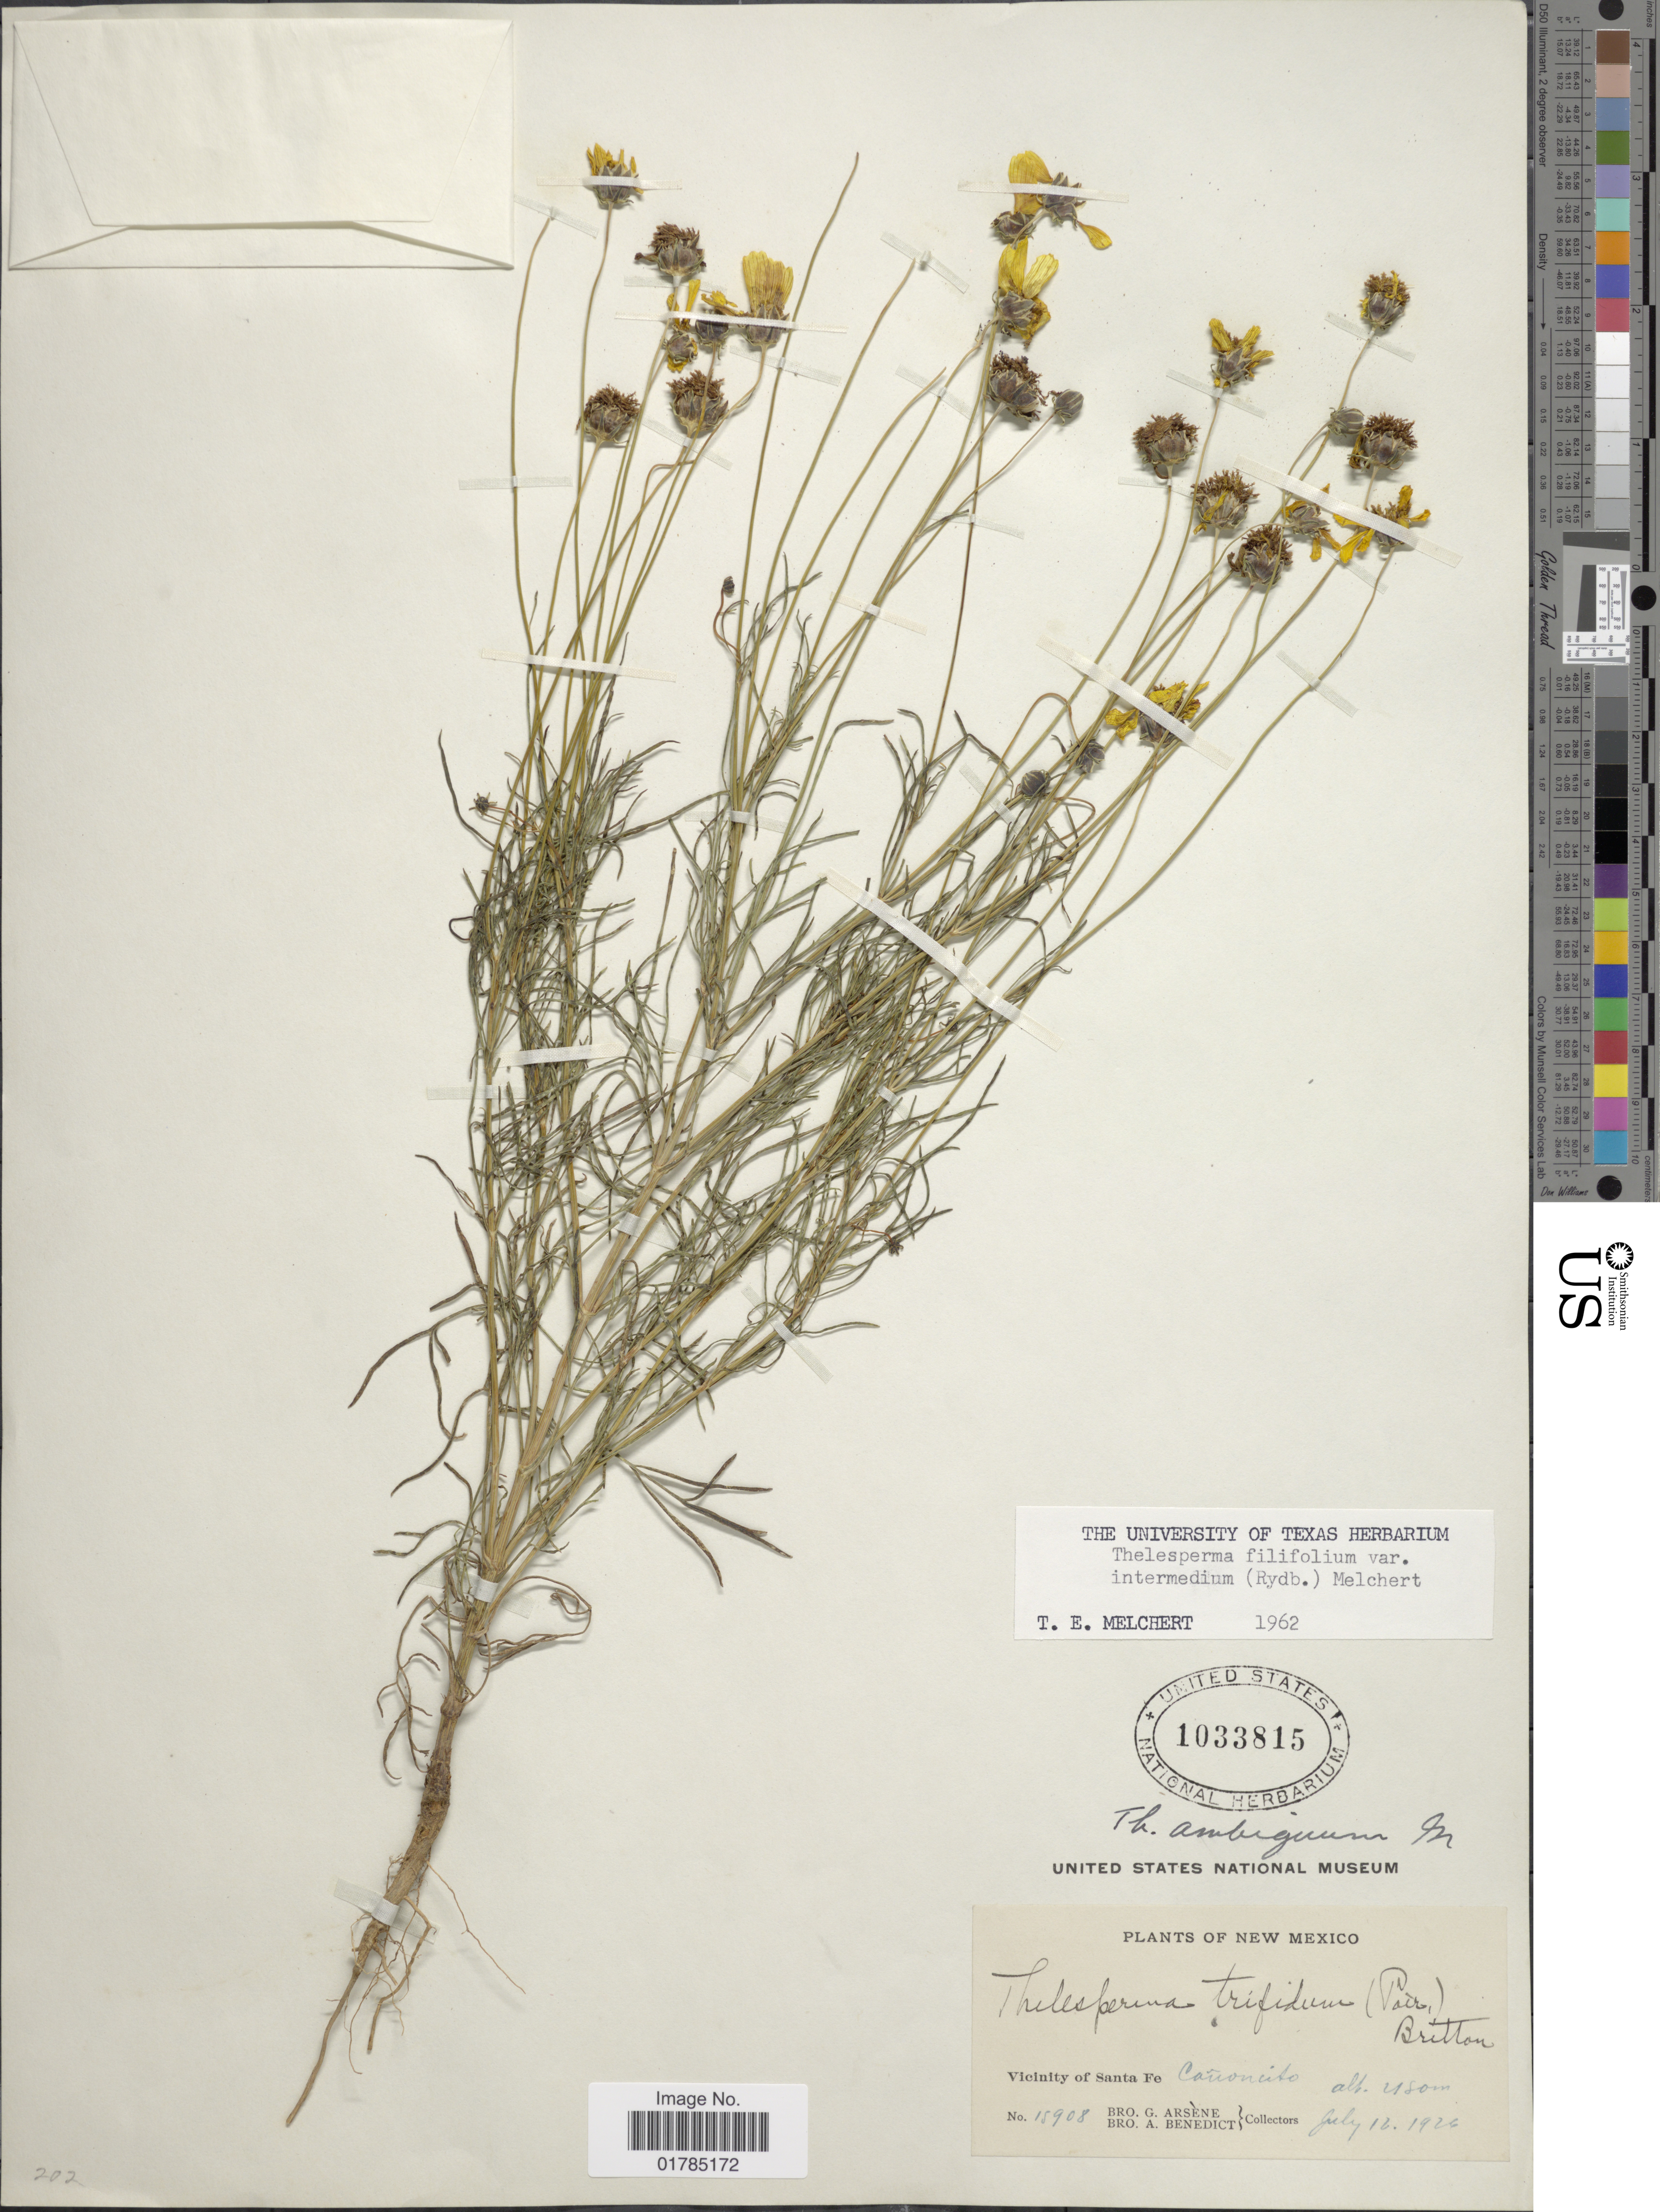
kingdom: Plantae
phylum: Tracheophyta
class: Magnoliopsida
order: Asterales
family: Asteraceae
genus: Thelesperma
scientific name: Thelesperma filifolium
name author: (Hook.) A. Gray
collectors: Bro. G. Arsène & Bro. A. Benedict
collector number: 15908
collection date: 1926-07-16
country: United States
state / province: New Mexico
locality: Vicinity of Santa Fe, Cañoncito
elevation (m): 2150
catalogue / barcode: US 1033815